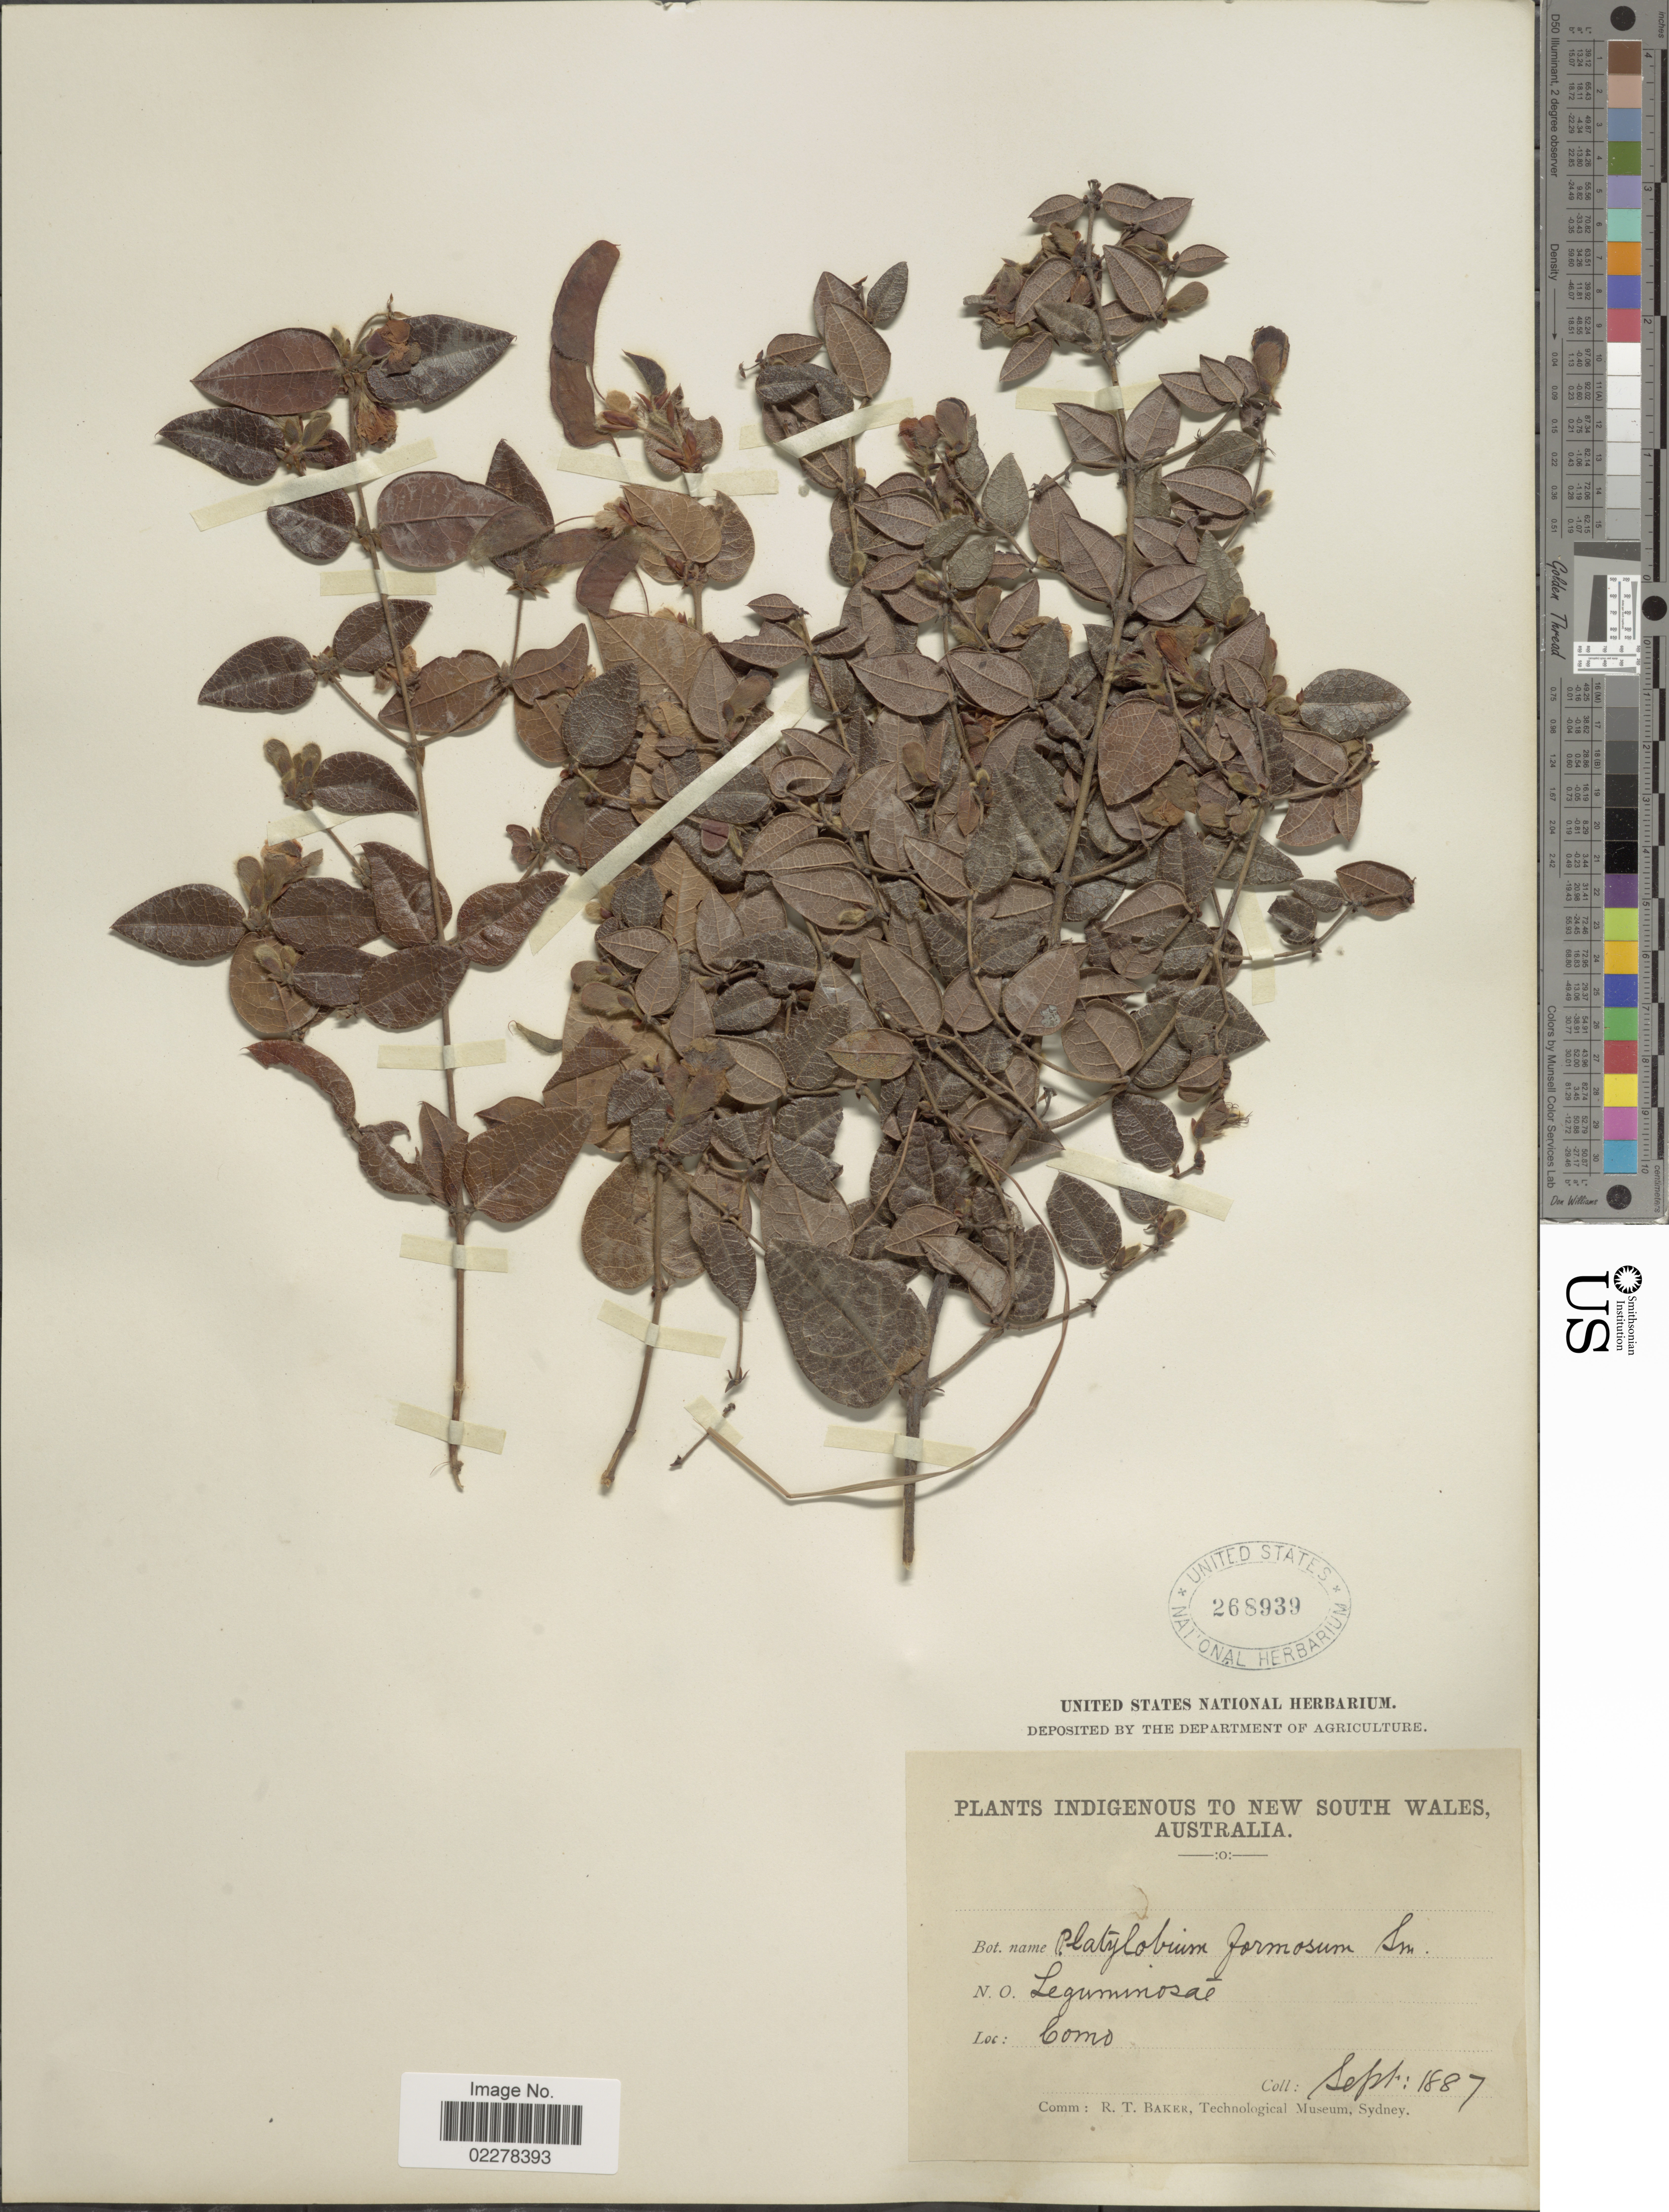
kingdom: Plantae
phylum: Tracheophyta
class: Magnoliopsida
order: Fabales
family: Fabaceae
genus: Platylobium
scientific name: Platylobium formosum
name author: Sm.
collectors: R. T. Baker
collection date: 1887-10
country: Australia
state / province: New South Wales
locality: Como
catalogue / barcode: US 268939